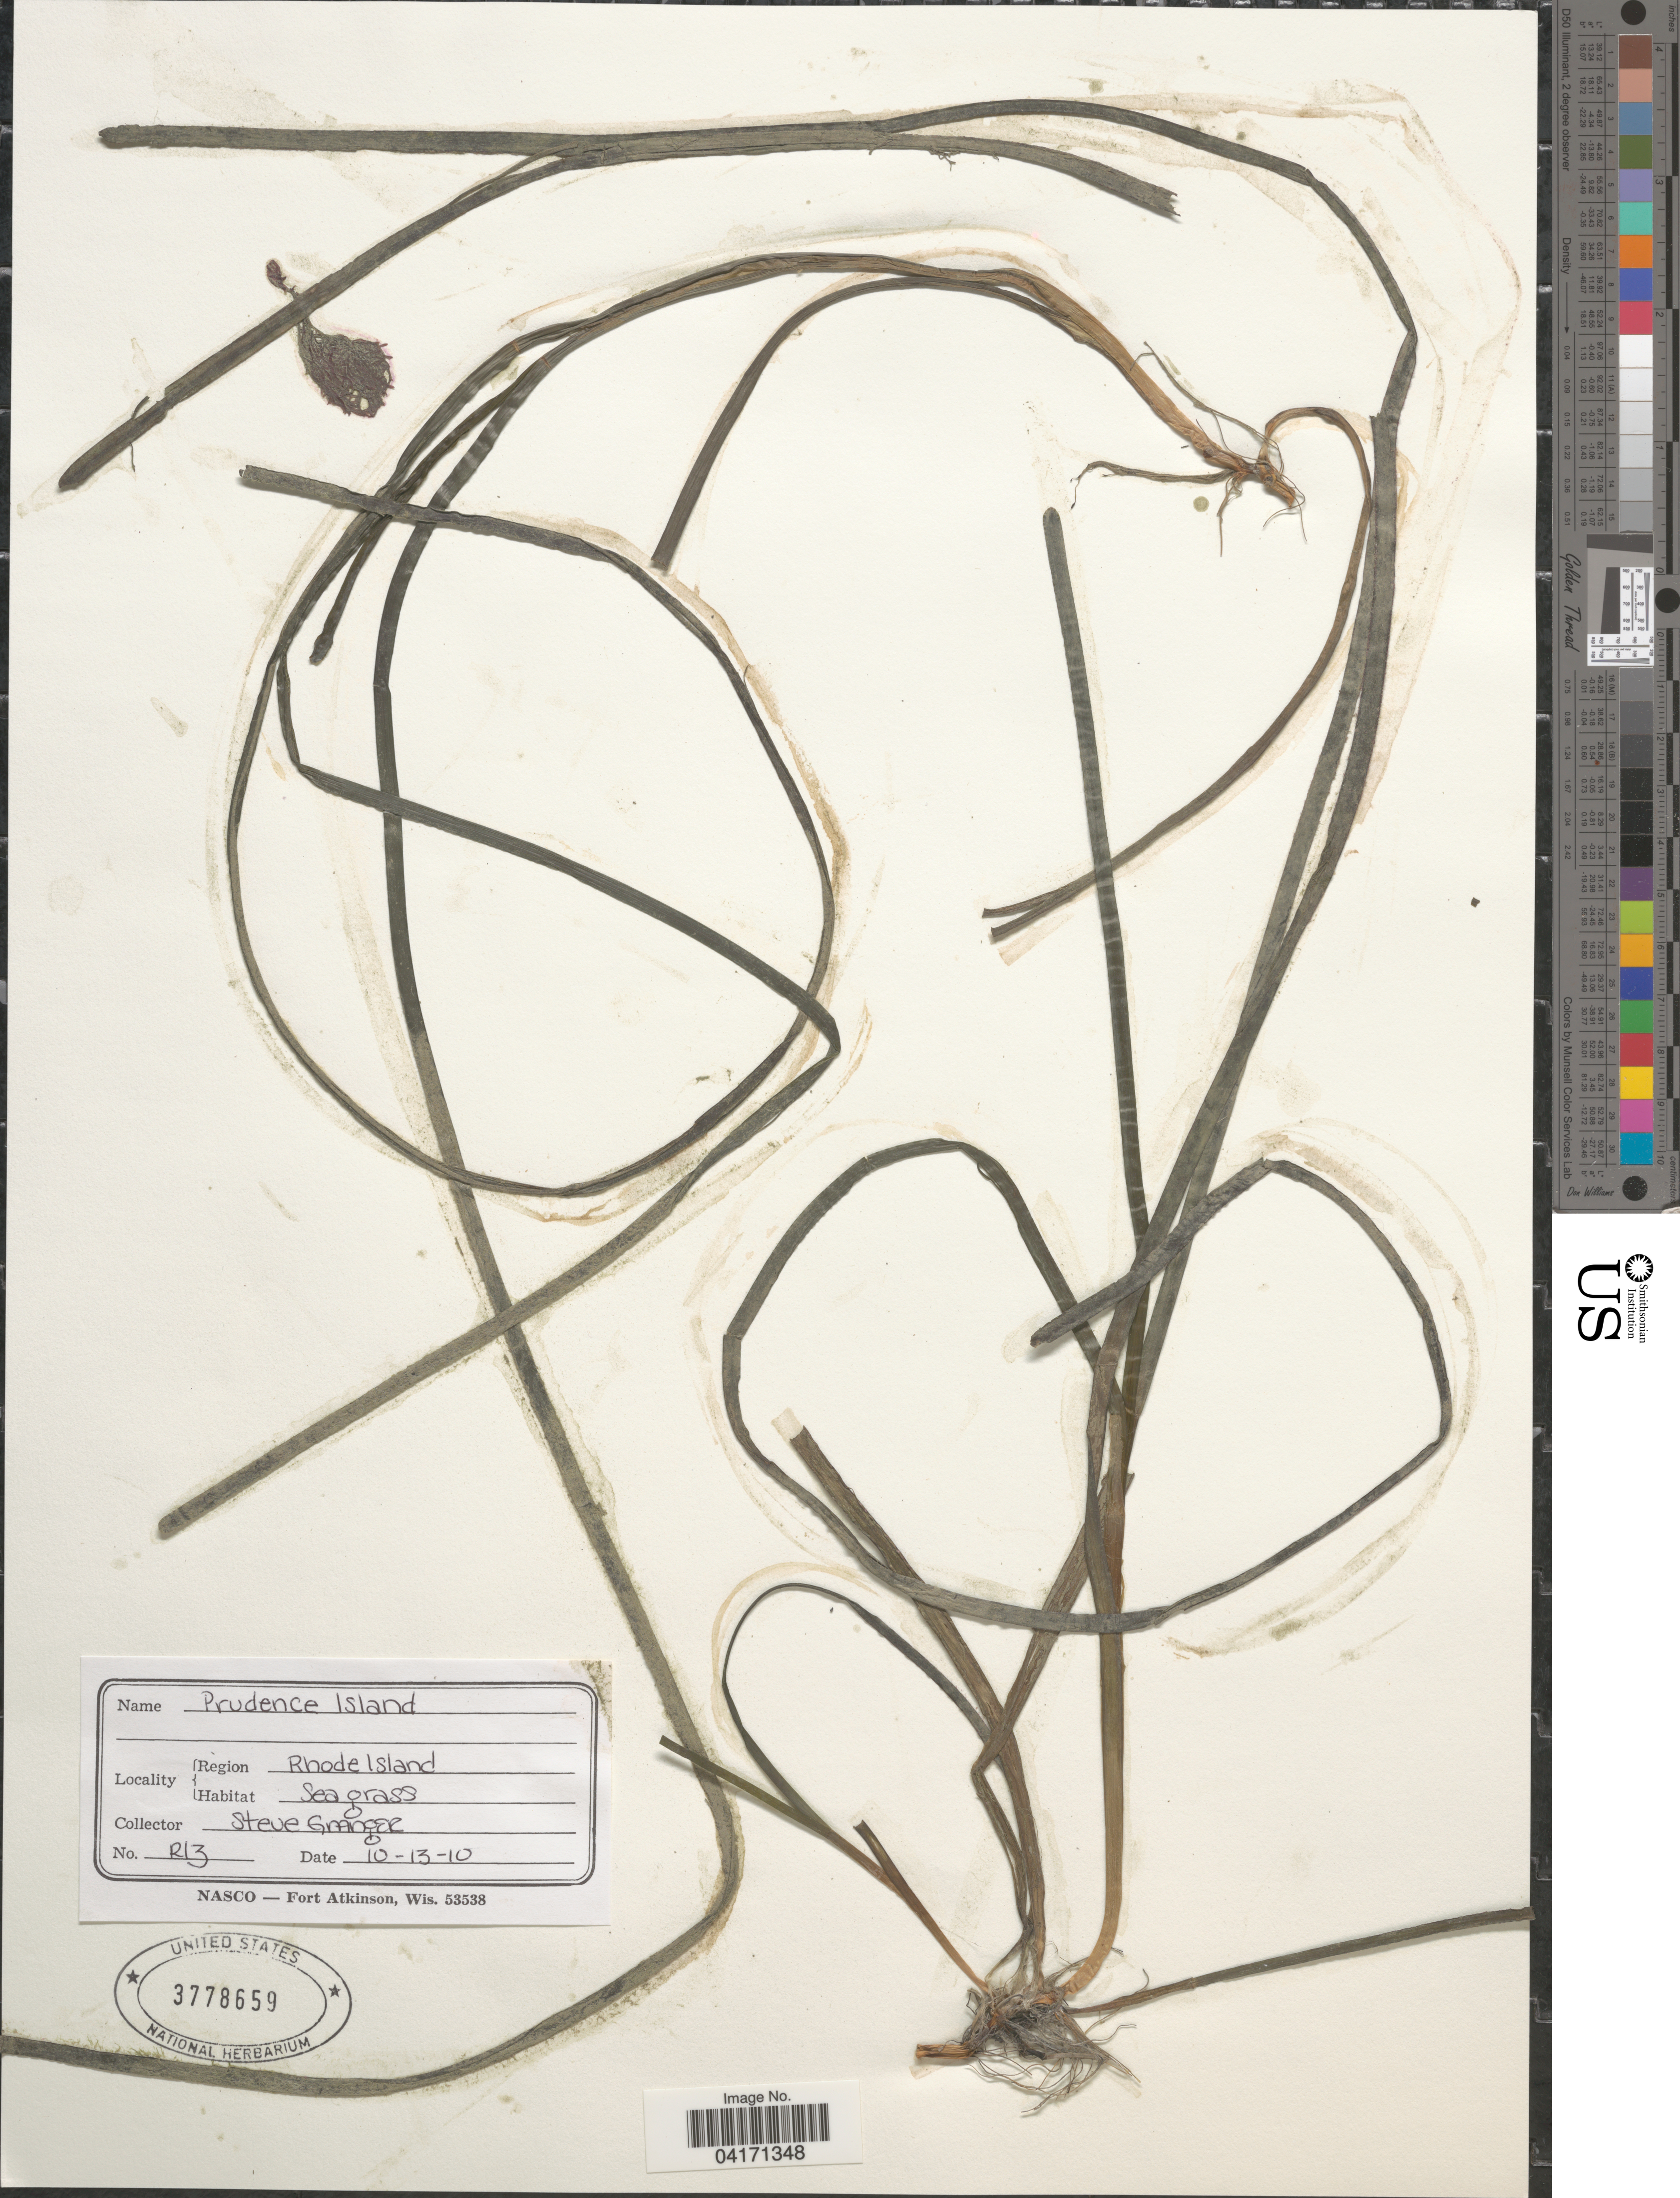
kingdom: Plantae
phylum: Tracheophyta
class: Liliopsida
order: Alismatales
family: Zosteraceae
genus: Zostera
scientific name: Zostera marina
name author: L.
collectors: S. Granger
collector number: RI3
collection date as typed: Transcribed d/m/y: 13/10/10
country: United States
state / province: Rhode Island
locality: Prudence Island. Region Rhode Island.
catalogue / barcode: US 3778659